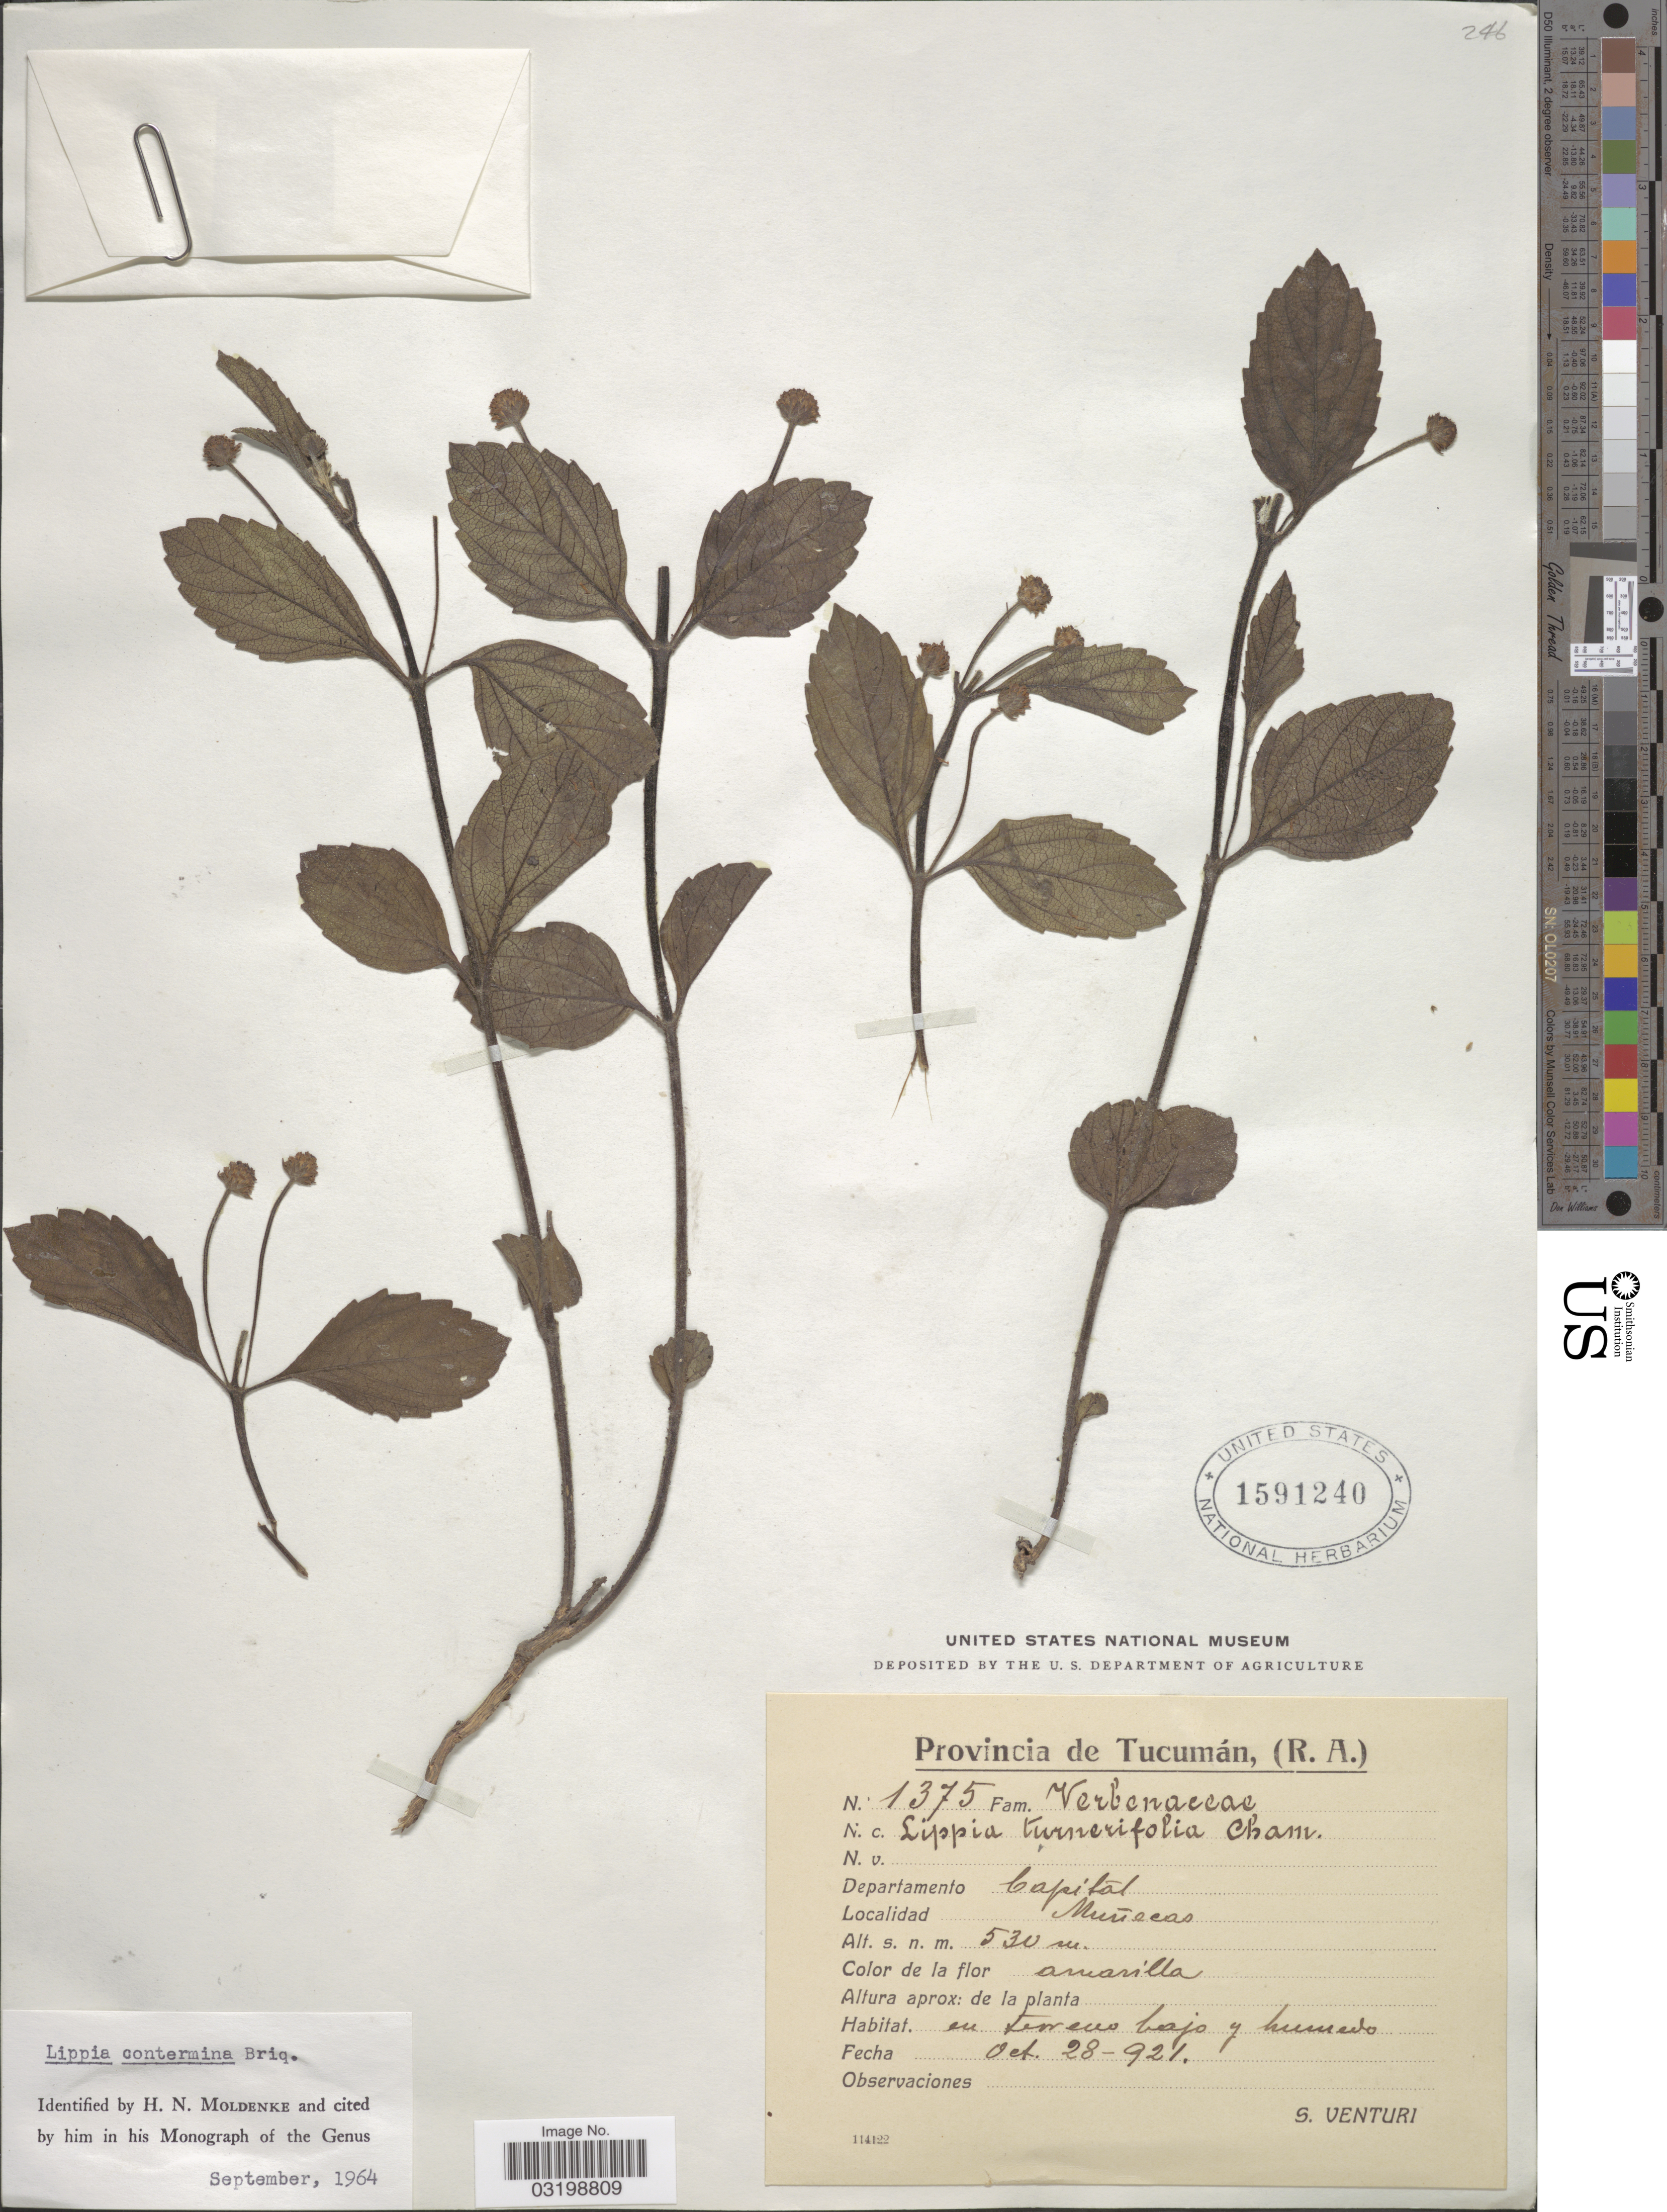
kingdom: Plantae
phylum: Tracheophyta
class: Magnoliopsida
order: Lamiales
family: Verbenaceae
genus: Lippia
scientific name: Lippia modesta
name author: Briq.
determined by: Mirra, Fabiana, (SI), Instituto de Botanica Darwinion (ARGENTINA)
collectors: S. Venturi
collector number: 1375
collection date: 1921-10-28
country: Argentina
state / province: Tucuman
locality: Departamento Capital. Muñecas.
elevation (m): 530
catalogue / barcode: US 1591240